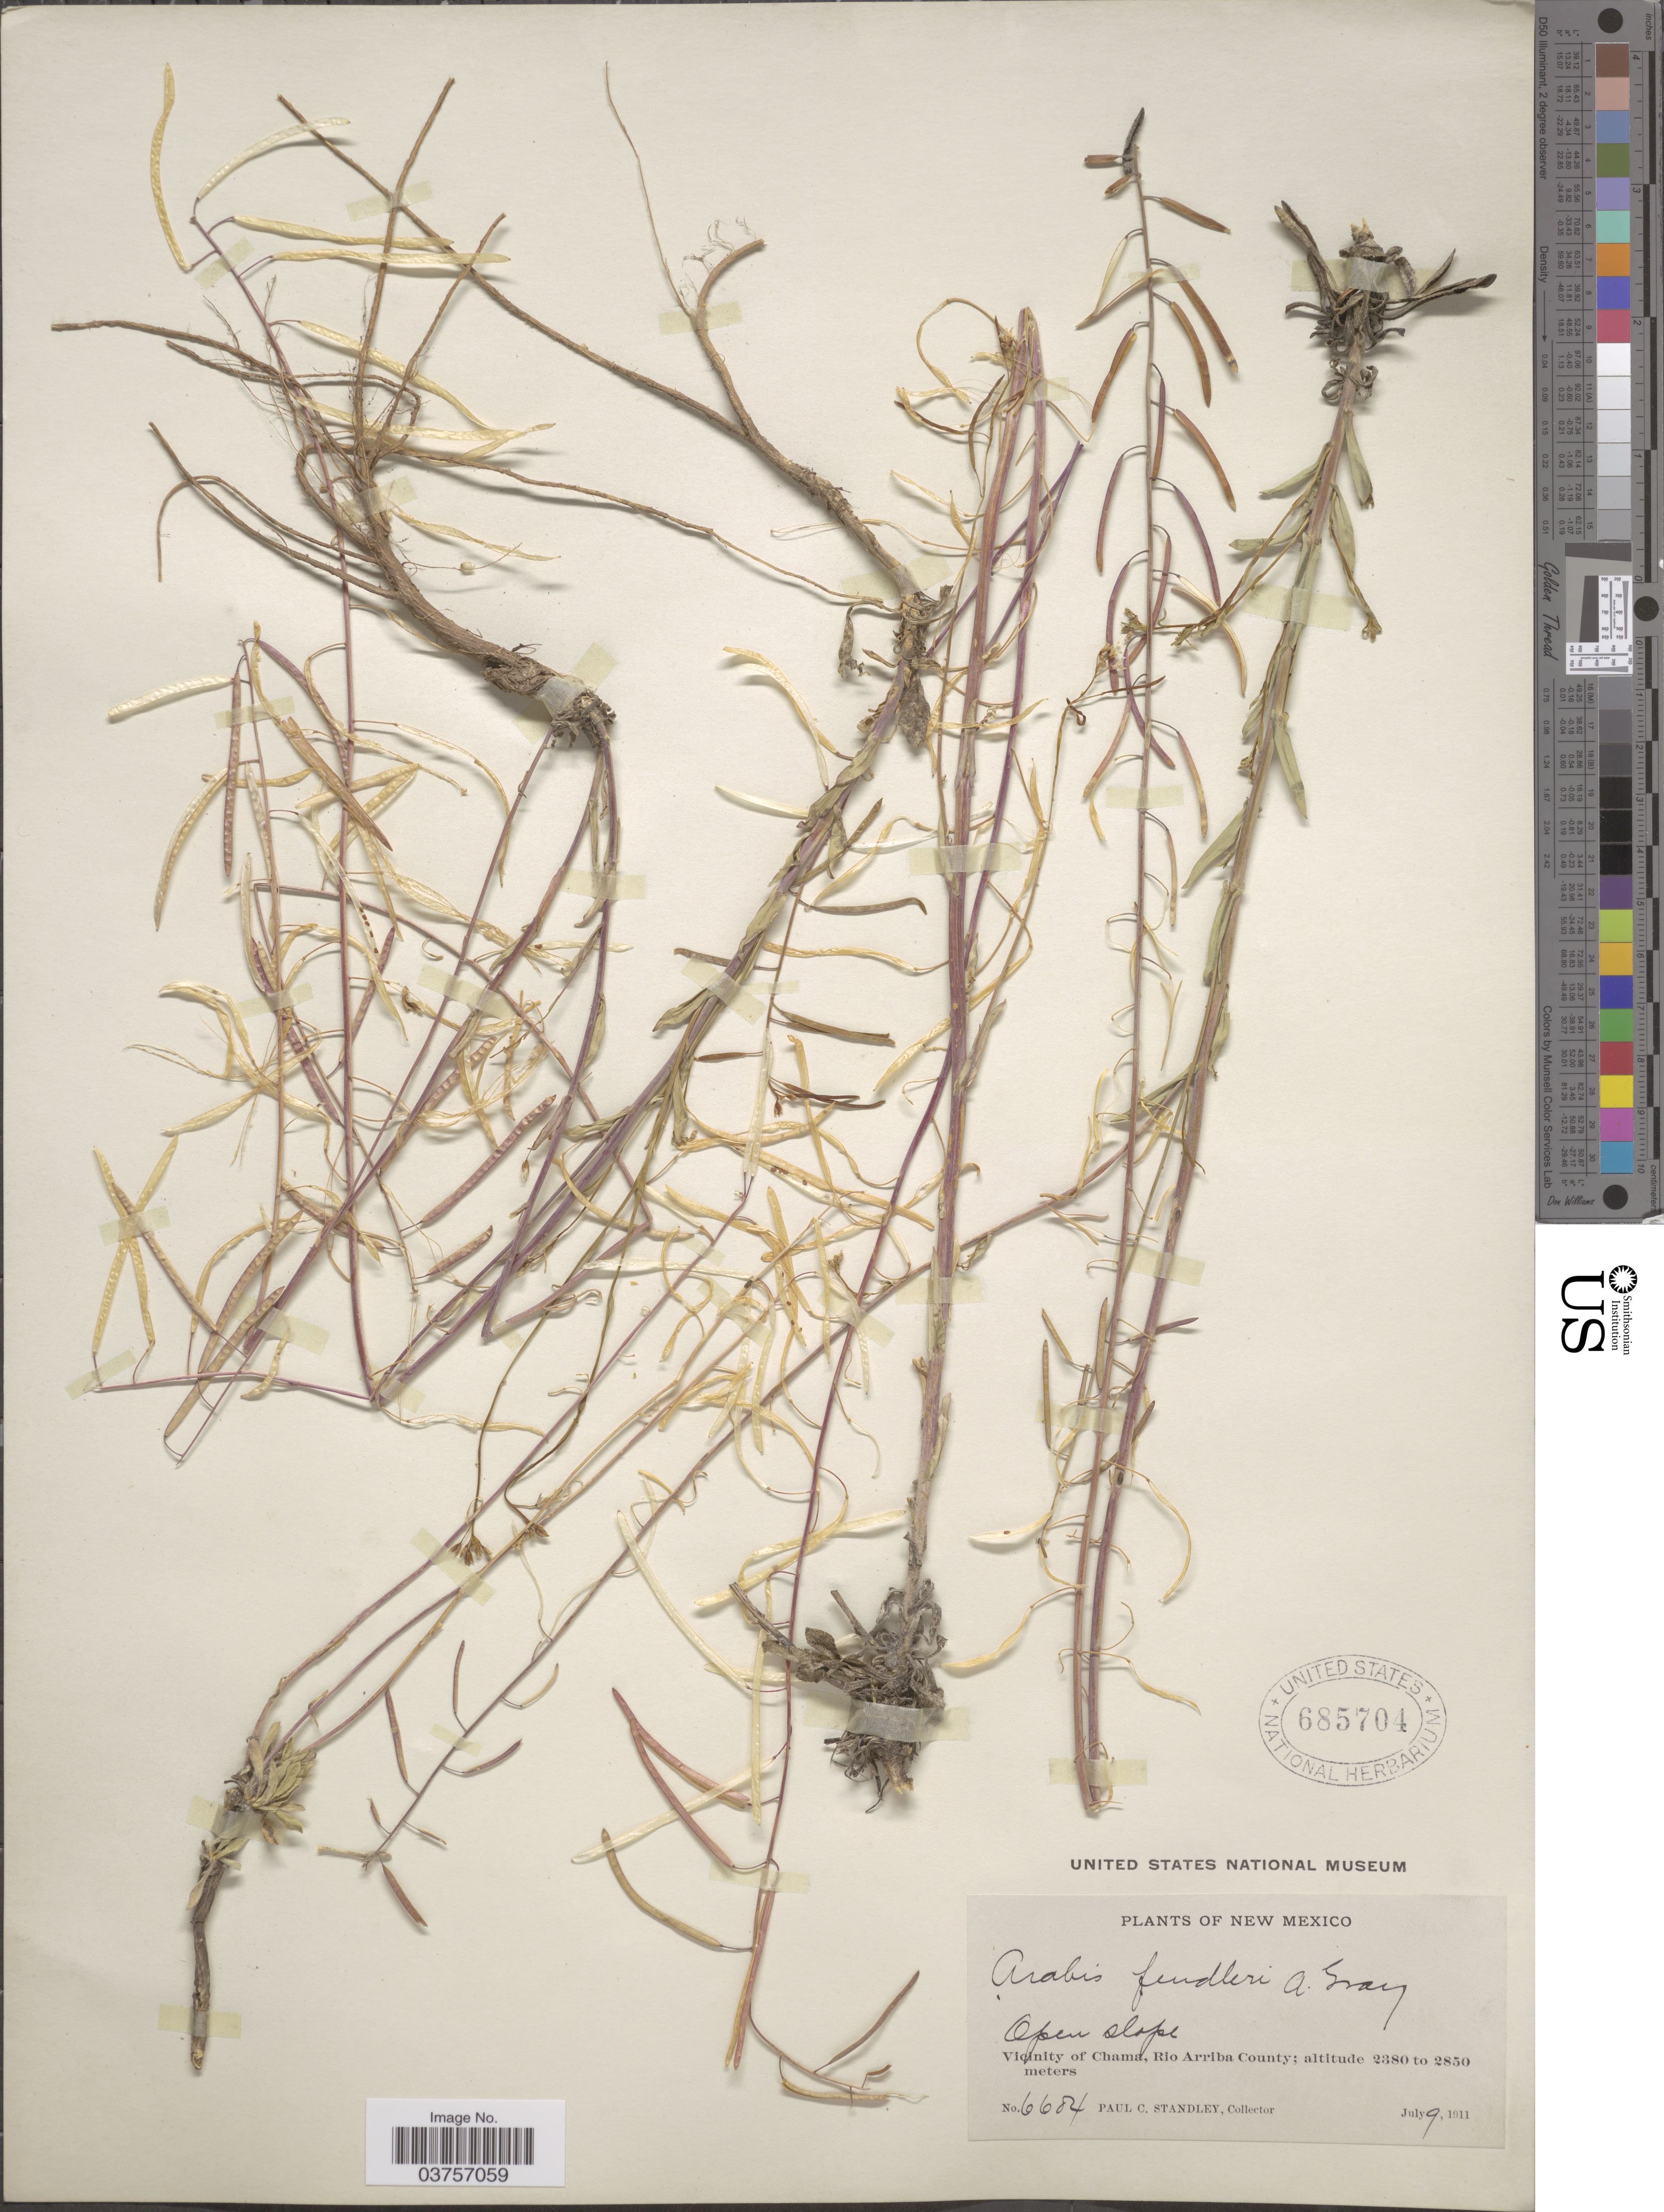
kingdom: Plantae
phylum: Tracheophyta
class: Magnoliopsida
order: Brassicales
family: Brassicaceae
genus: Arabis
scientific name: Arabis fendleri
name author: (S. Watson) Greene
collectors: P. C. Standley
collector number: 6684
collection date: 1911-07-09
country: United States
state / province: New Mexico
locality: Open slope. Vicinity of Chama, Rio Arriba County.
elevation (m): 2380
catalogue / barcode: US 685704